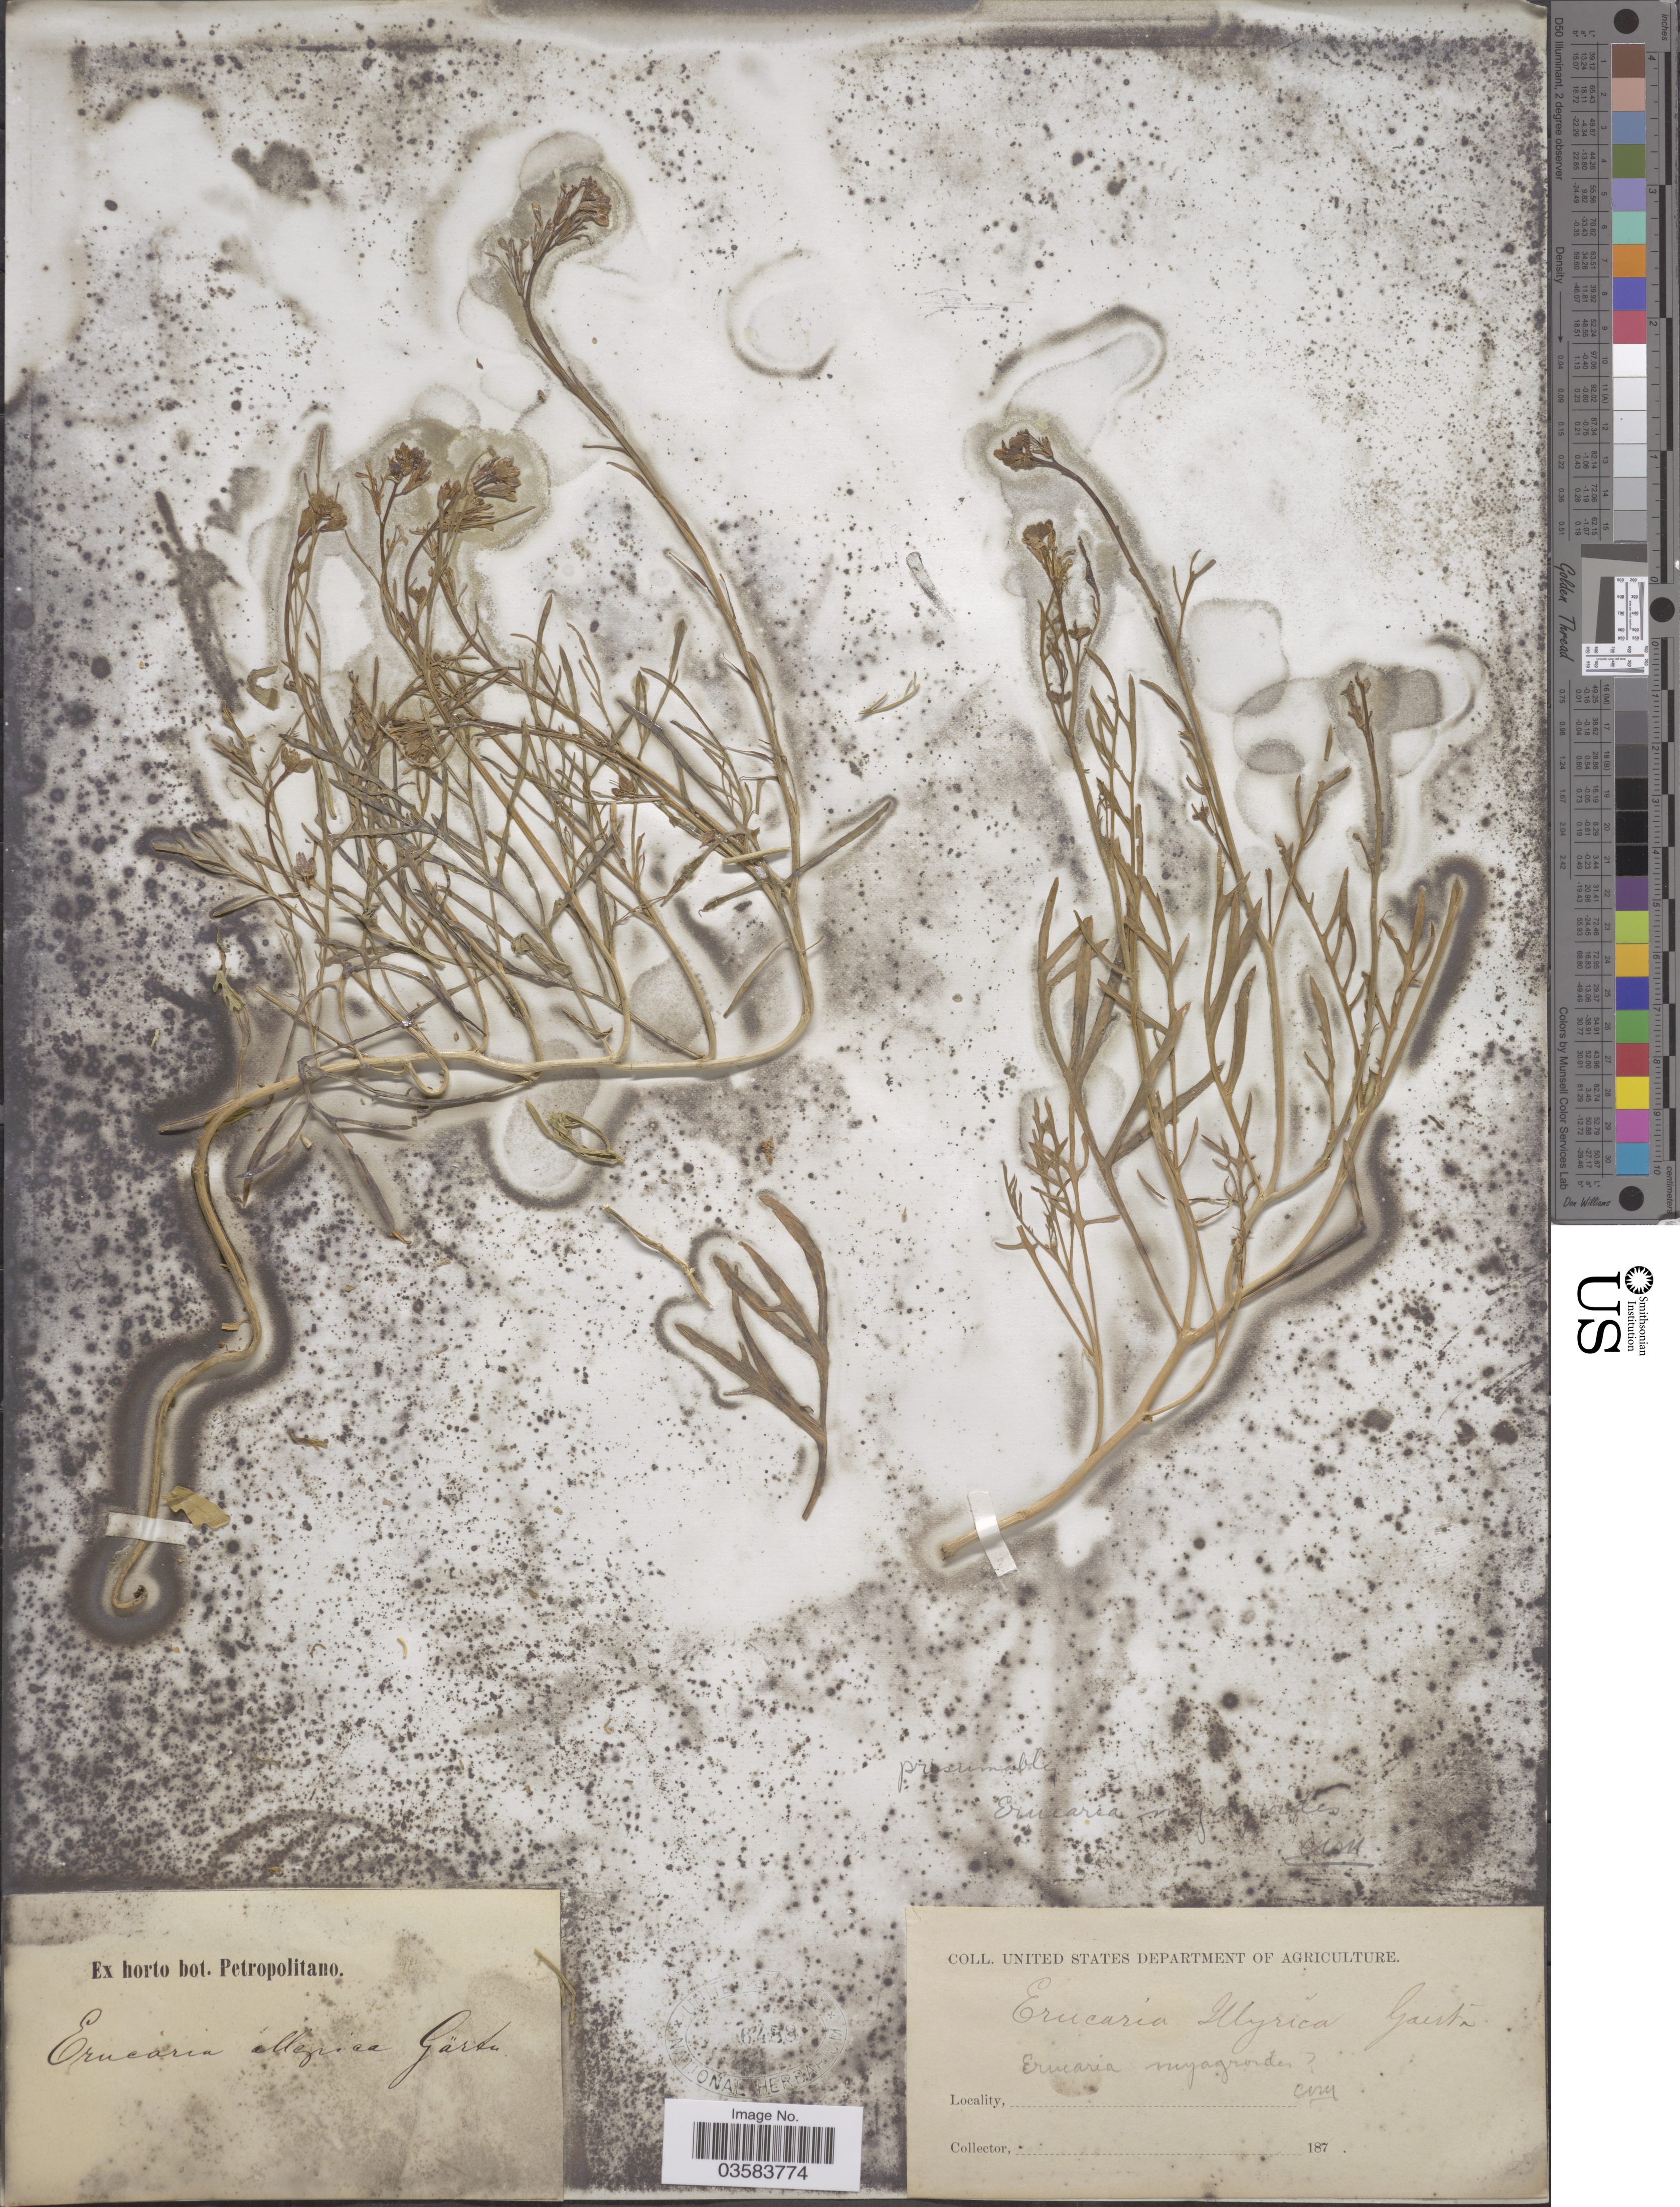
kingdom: Plantae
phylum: Tracheophyta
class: Magnoliopsida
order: Brassicales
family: Brassicaceae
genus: Erucaria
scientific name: Erucaria hispanica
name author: Druce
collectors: ex Horto Bot. Petropolitano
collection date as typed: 187